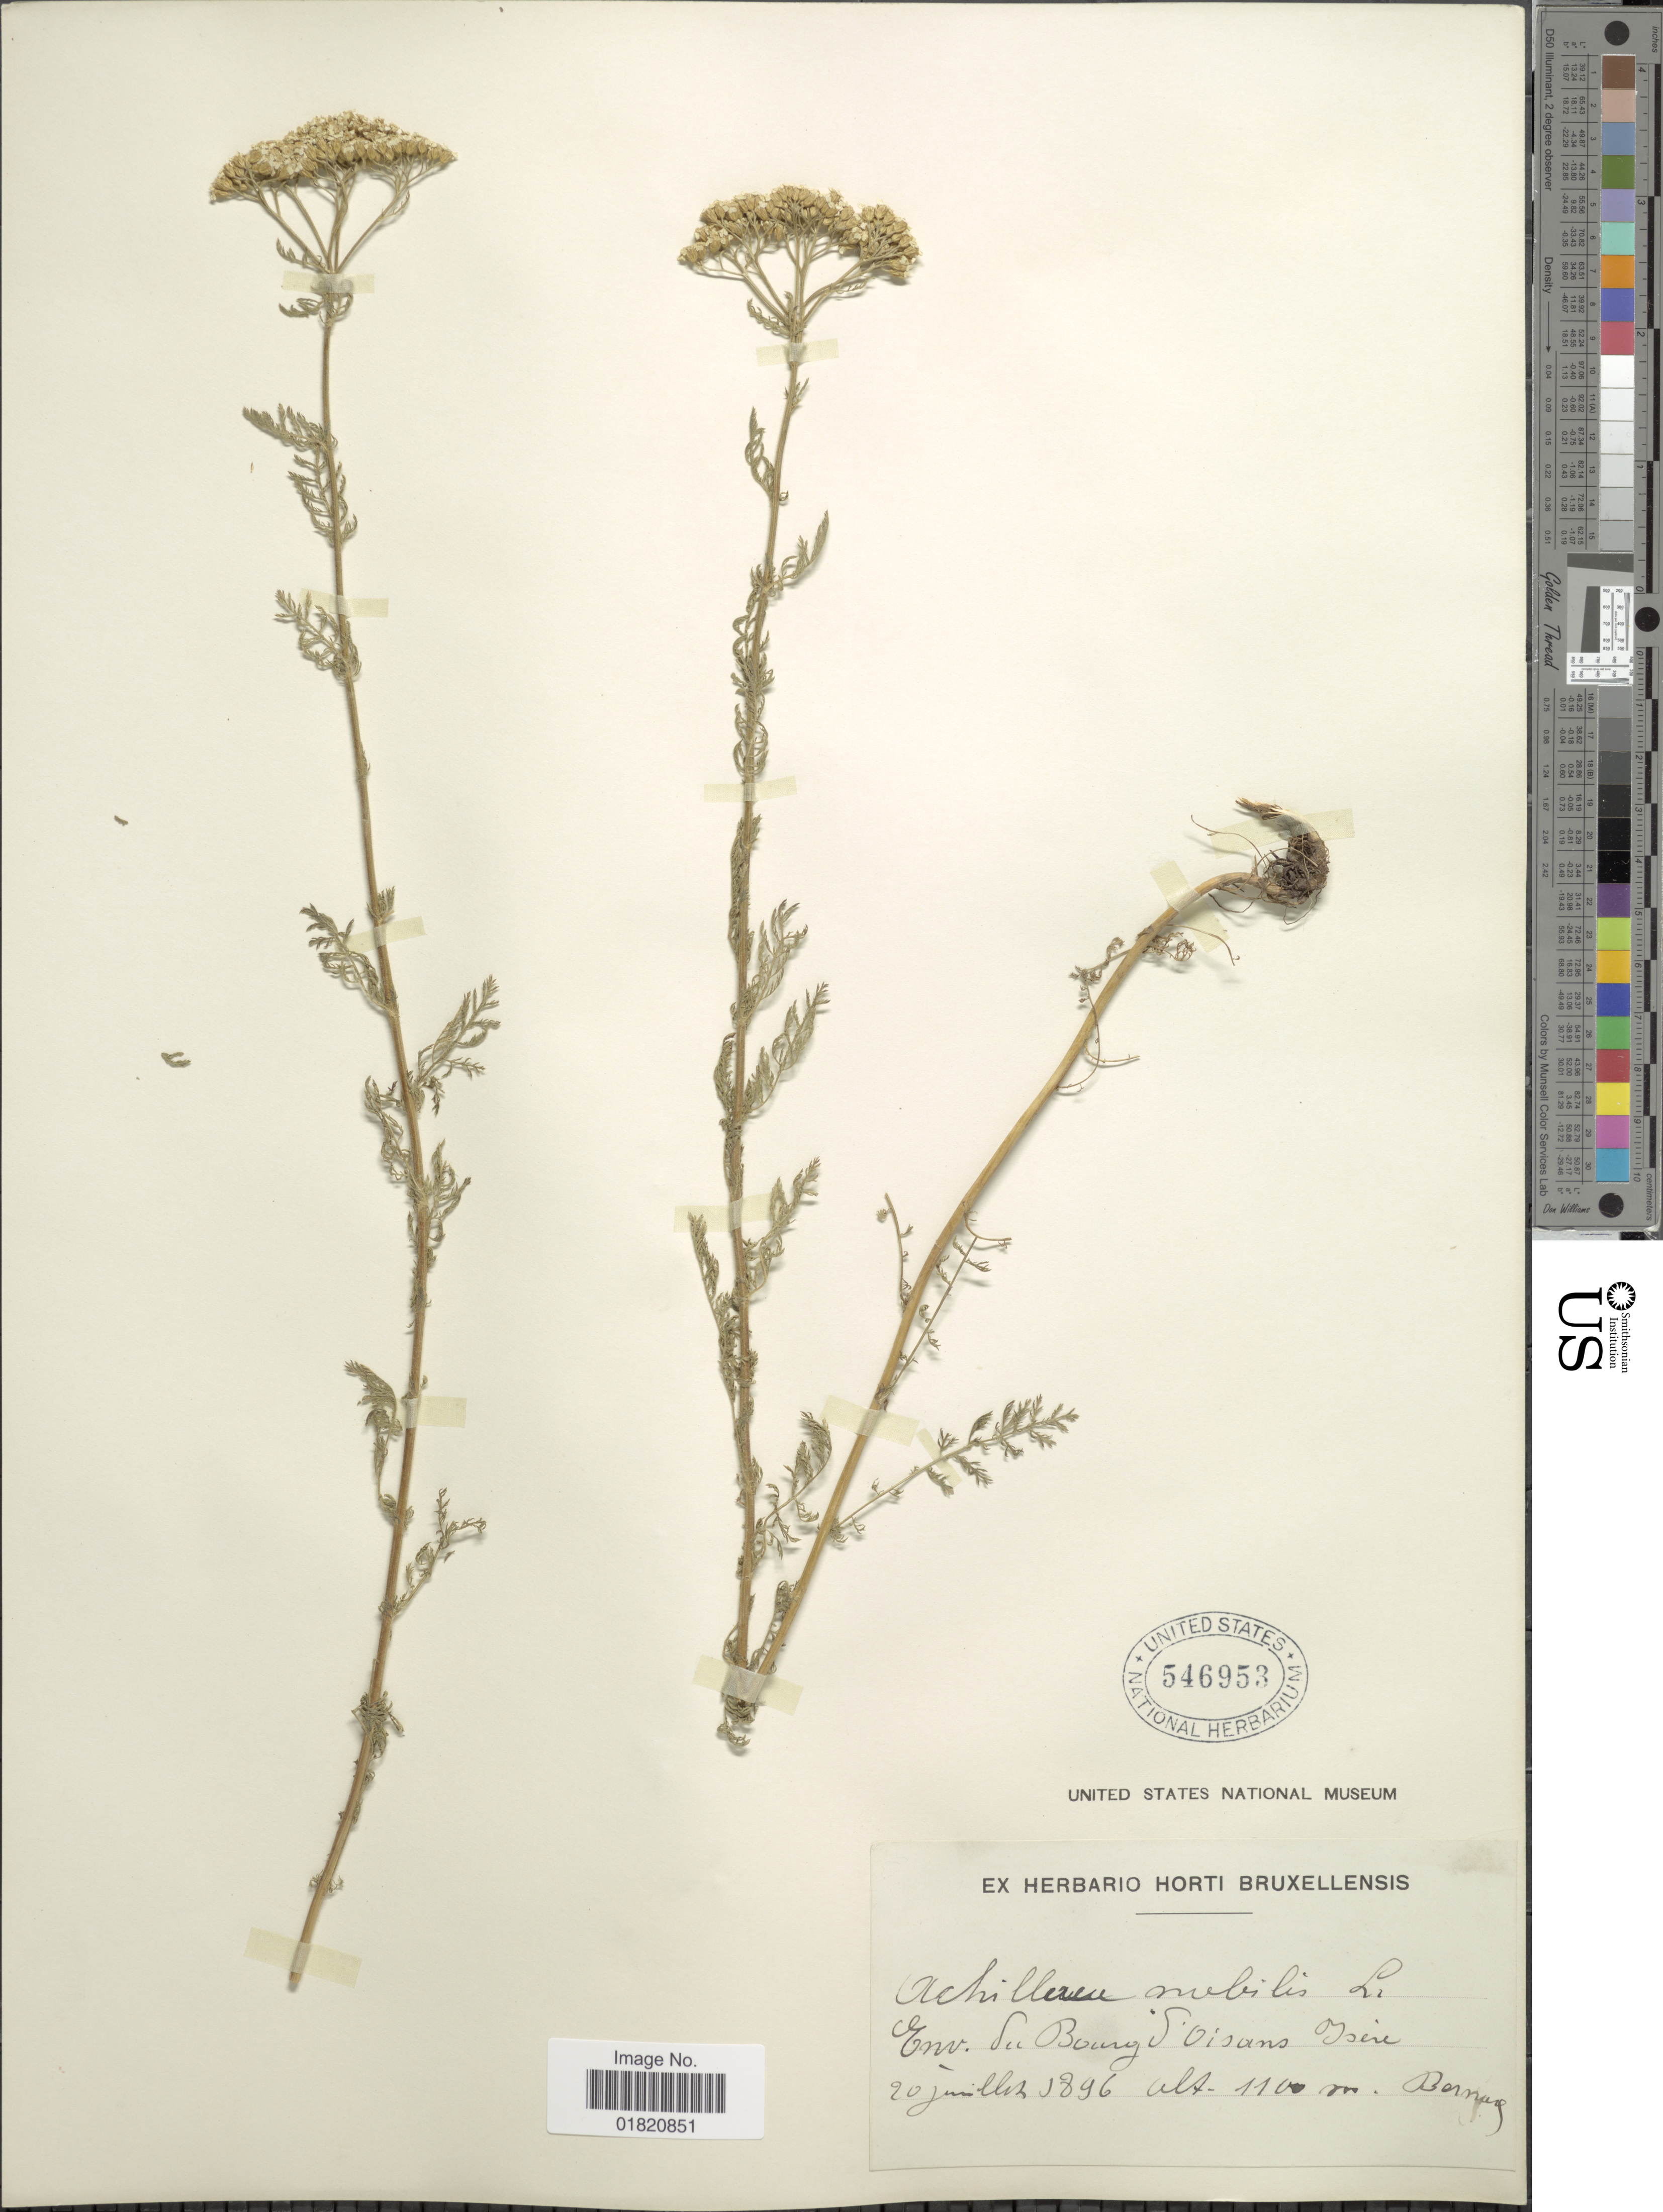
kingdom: Plantae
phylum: Tracheophyta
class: Magnoliopsida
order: Asterales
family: Asteraceae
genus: Achillea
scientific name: Achillea nobilis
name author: L.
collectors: -. Bernard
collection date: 1896-07-20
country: France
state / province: Auvergne-Rhône-Alpes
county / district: Isère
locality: Env. Le Bourg-d'Oisans, Isere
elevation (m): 1100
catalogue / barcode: US 546953